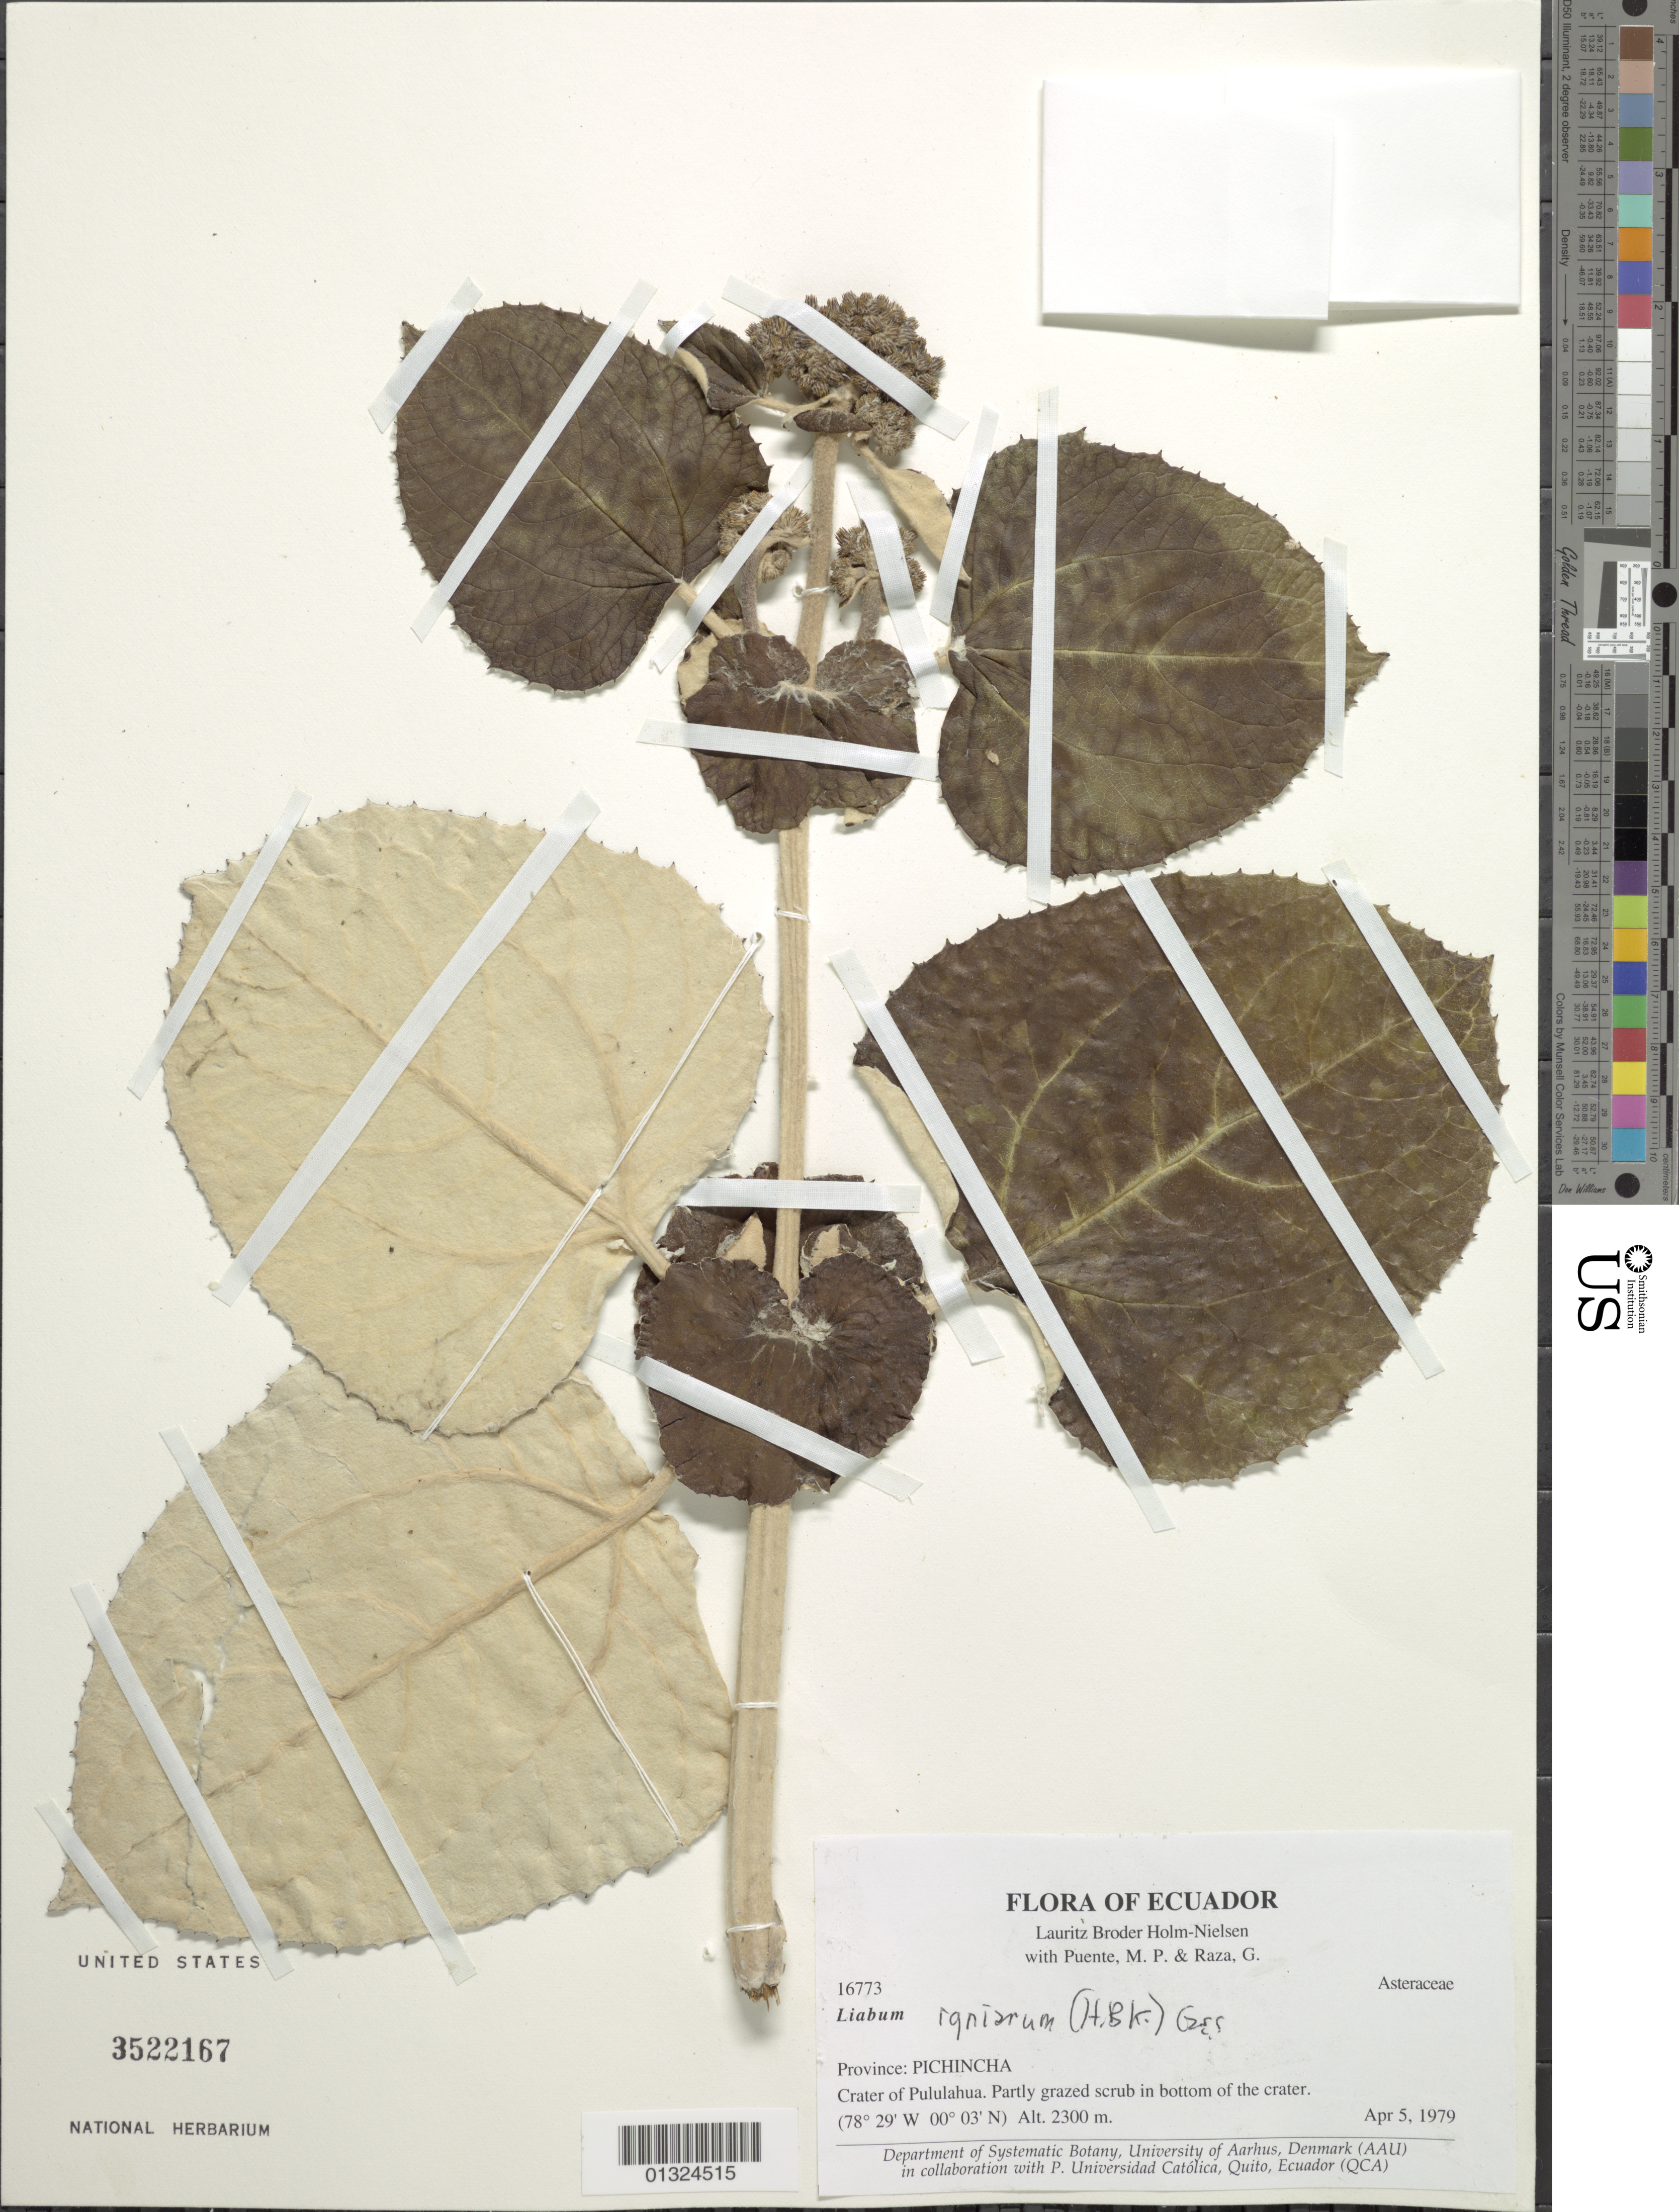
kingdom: Plantae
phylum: Tracheophyta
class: Magnoliopsida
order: Asterales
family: Asteraceae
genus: Liabum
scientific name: Liabum igniarium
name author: Less.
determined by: Robinson, Harold E., (US)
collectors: L. B. Holm-Nielsen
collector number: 16773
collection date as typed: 05 Apr 1979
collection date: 1979-04-05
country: Ecuador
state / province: Pichincha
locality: Crater of Pululahua, 100 m from old road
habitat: Partly grazed scrub in bottom of crater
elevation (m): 2600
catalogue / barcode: US 3522167